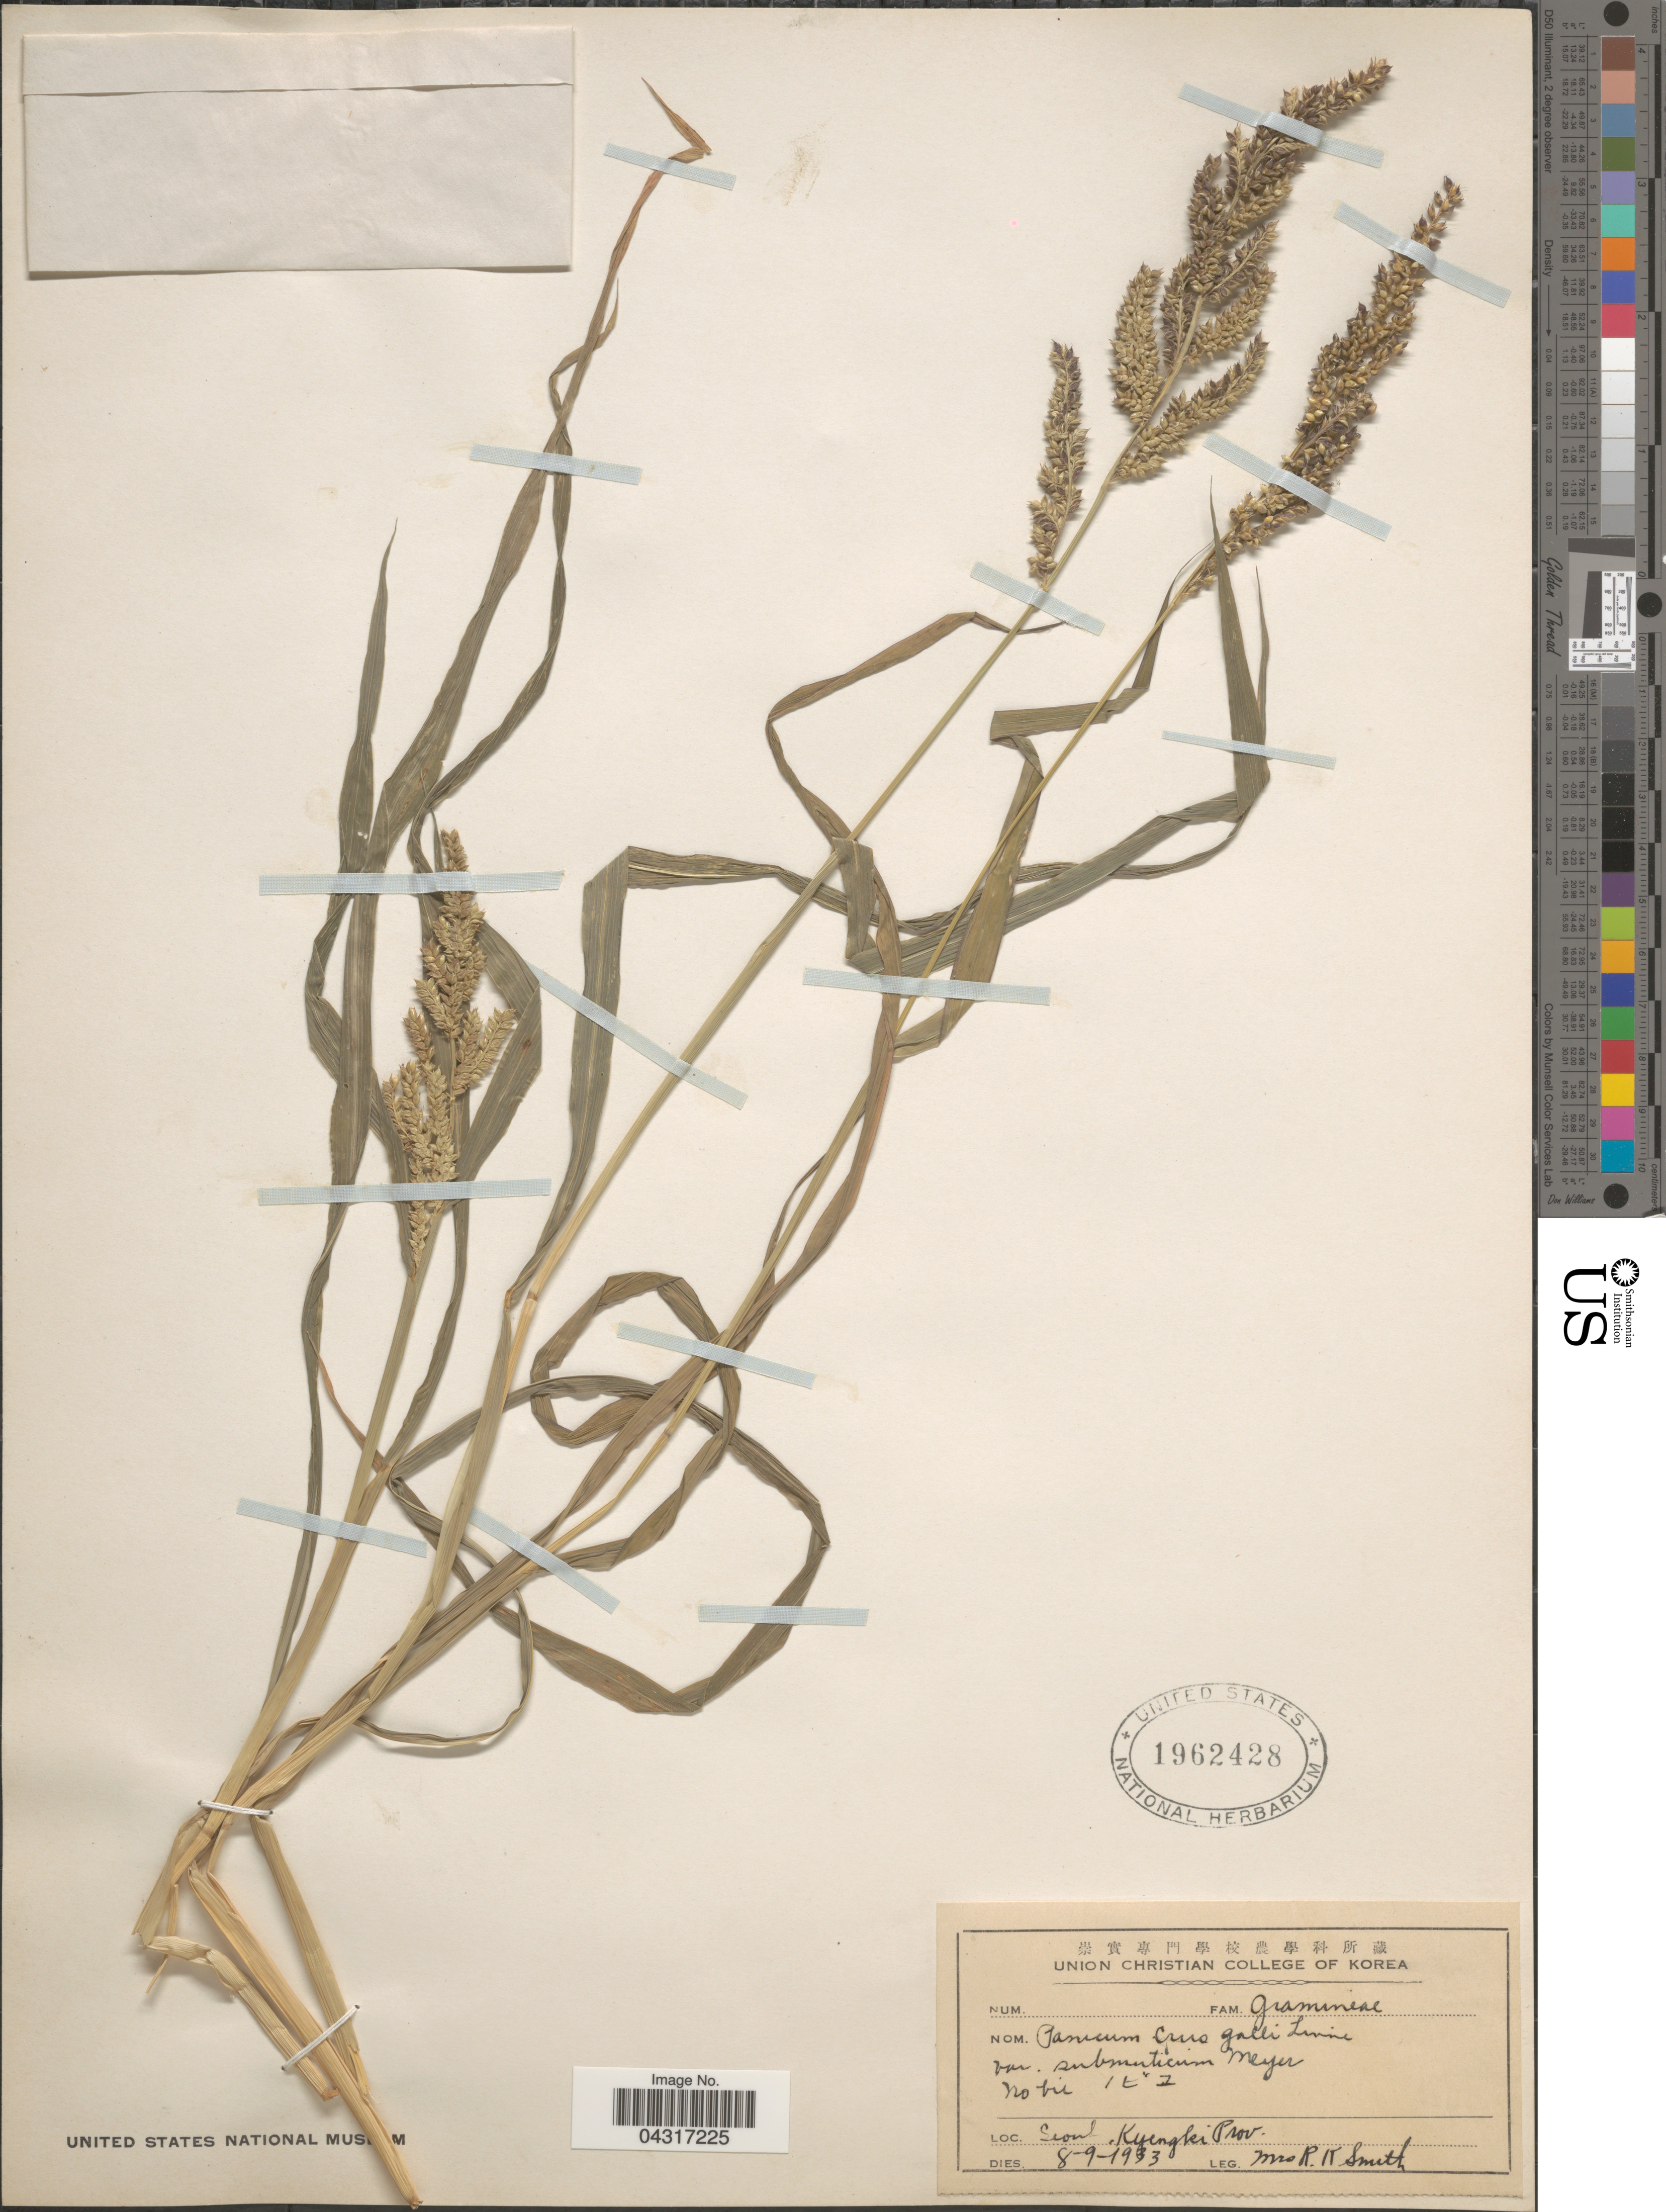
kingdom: Plantae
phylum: Tracheophyta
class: Liliopsida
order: Poales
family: Poaceae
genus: Echinochloa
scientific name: Echinochloa crus-galli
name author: (L.) P. Beauv.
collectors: R. Smith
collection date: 1933-09-08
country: South Korea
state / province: Gyeonggi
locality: Seoul, Kyengki Prov.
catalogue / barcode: US 1962428